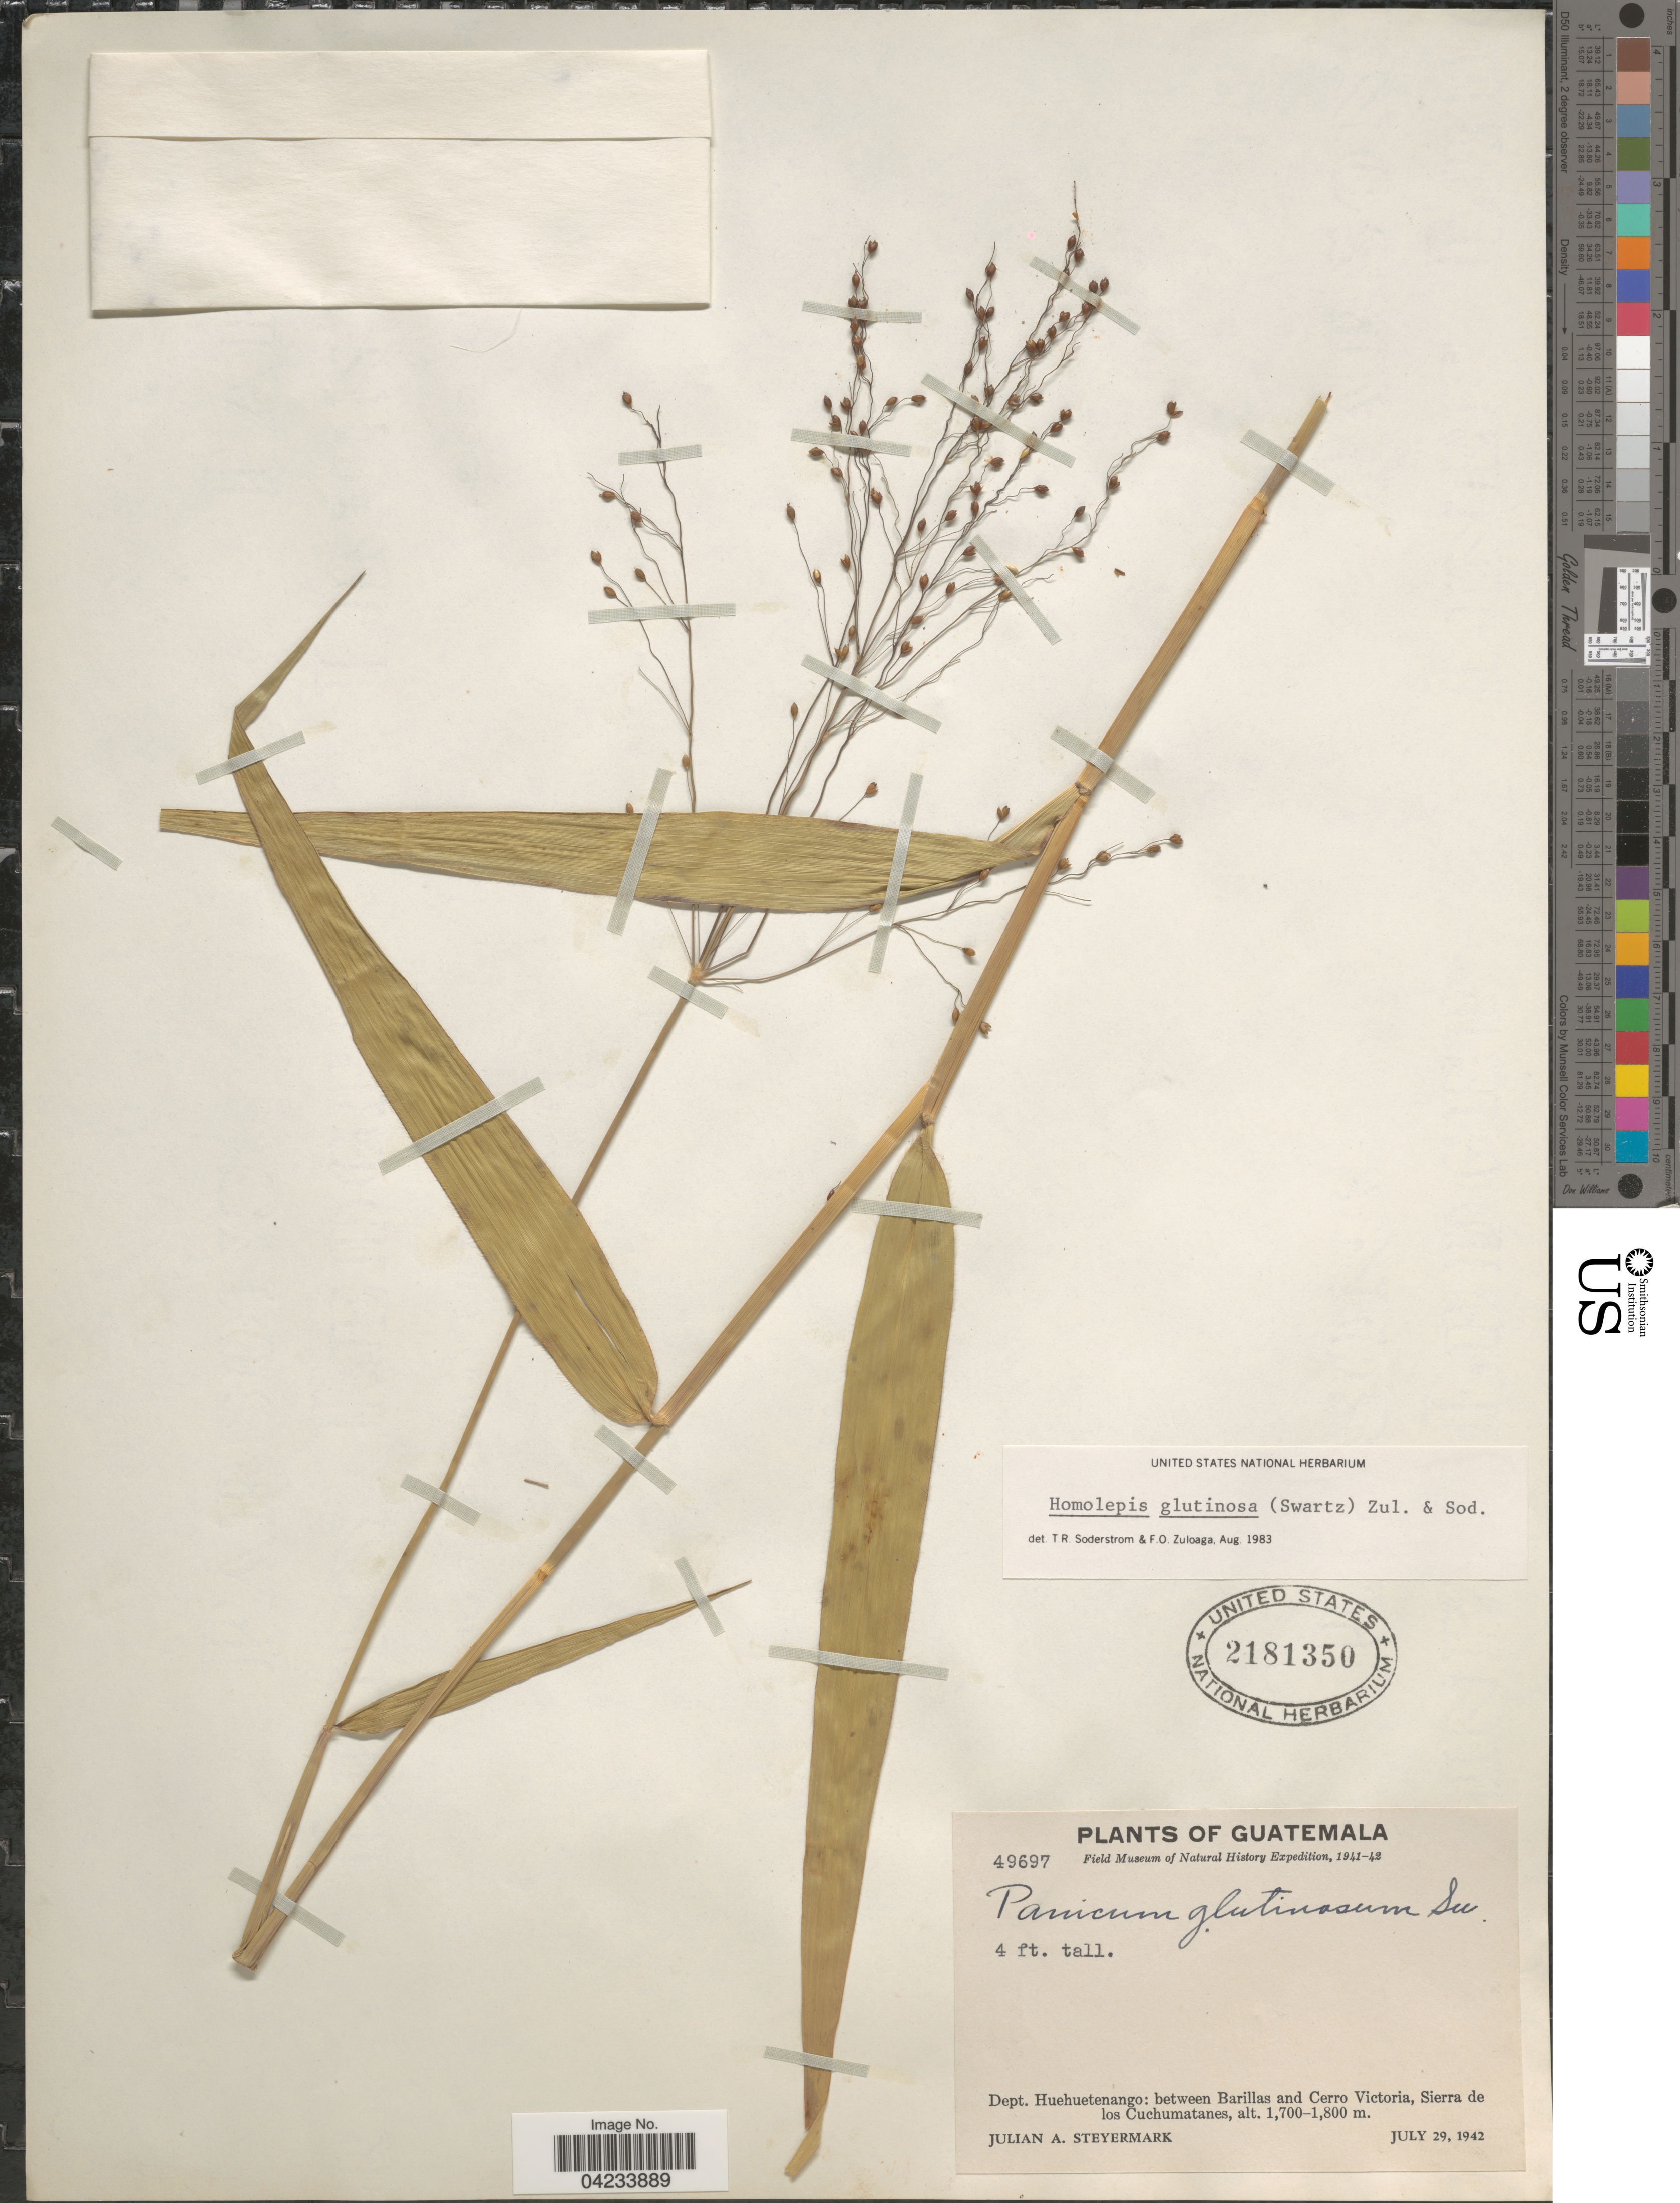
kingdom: Plantae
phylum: Tracheophyta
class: Liliopsida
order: Poales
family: Poaceae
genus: Homolepis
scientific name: Homolepis glutinosa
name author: (Sw.) Zuloaga & Soderstr.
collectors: J. Steyermark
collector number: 49697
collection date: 1942-07-29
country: Guatemala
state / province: Huehuetenango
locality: Field Museum of Natural History Expedition, 1941-42. Dept. Huehuetenango: between Barillas and Cerro Victoria, Sierra de los Cuchumatanes.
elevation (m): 1700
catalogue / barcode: US 2181350